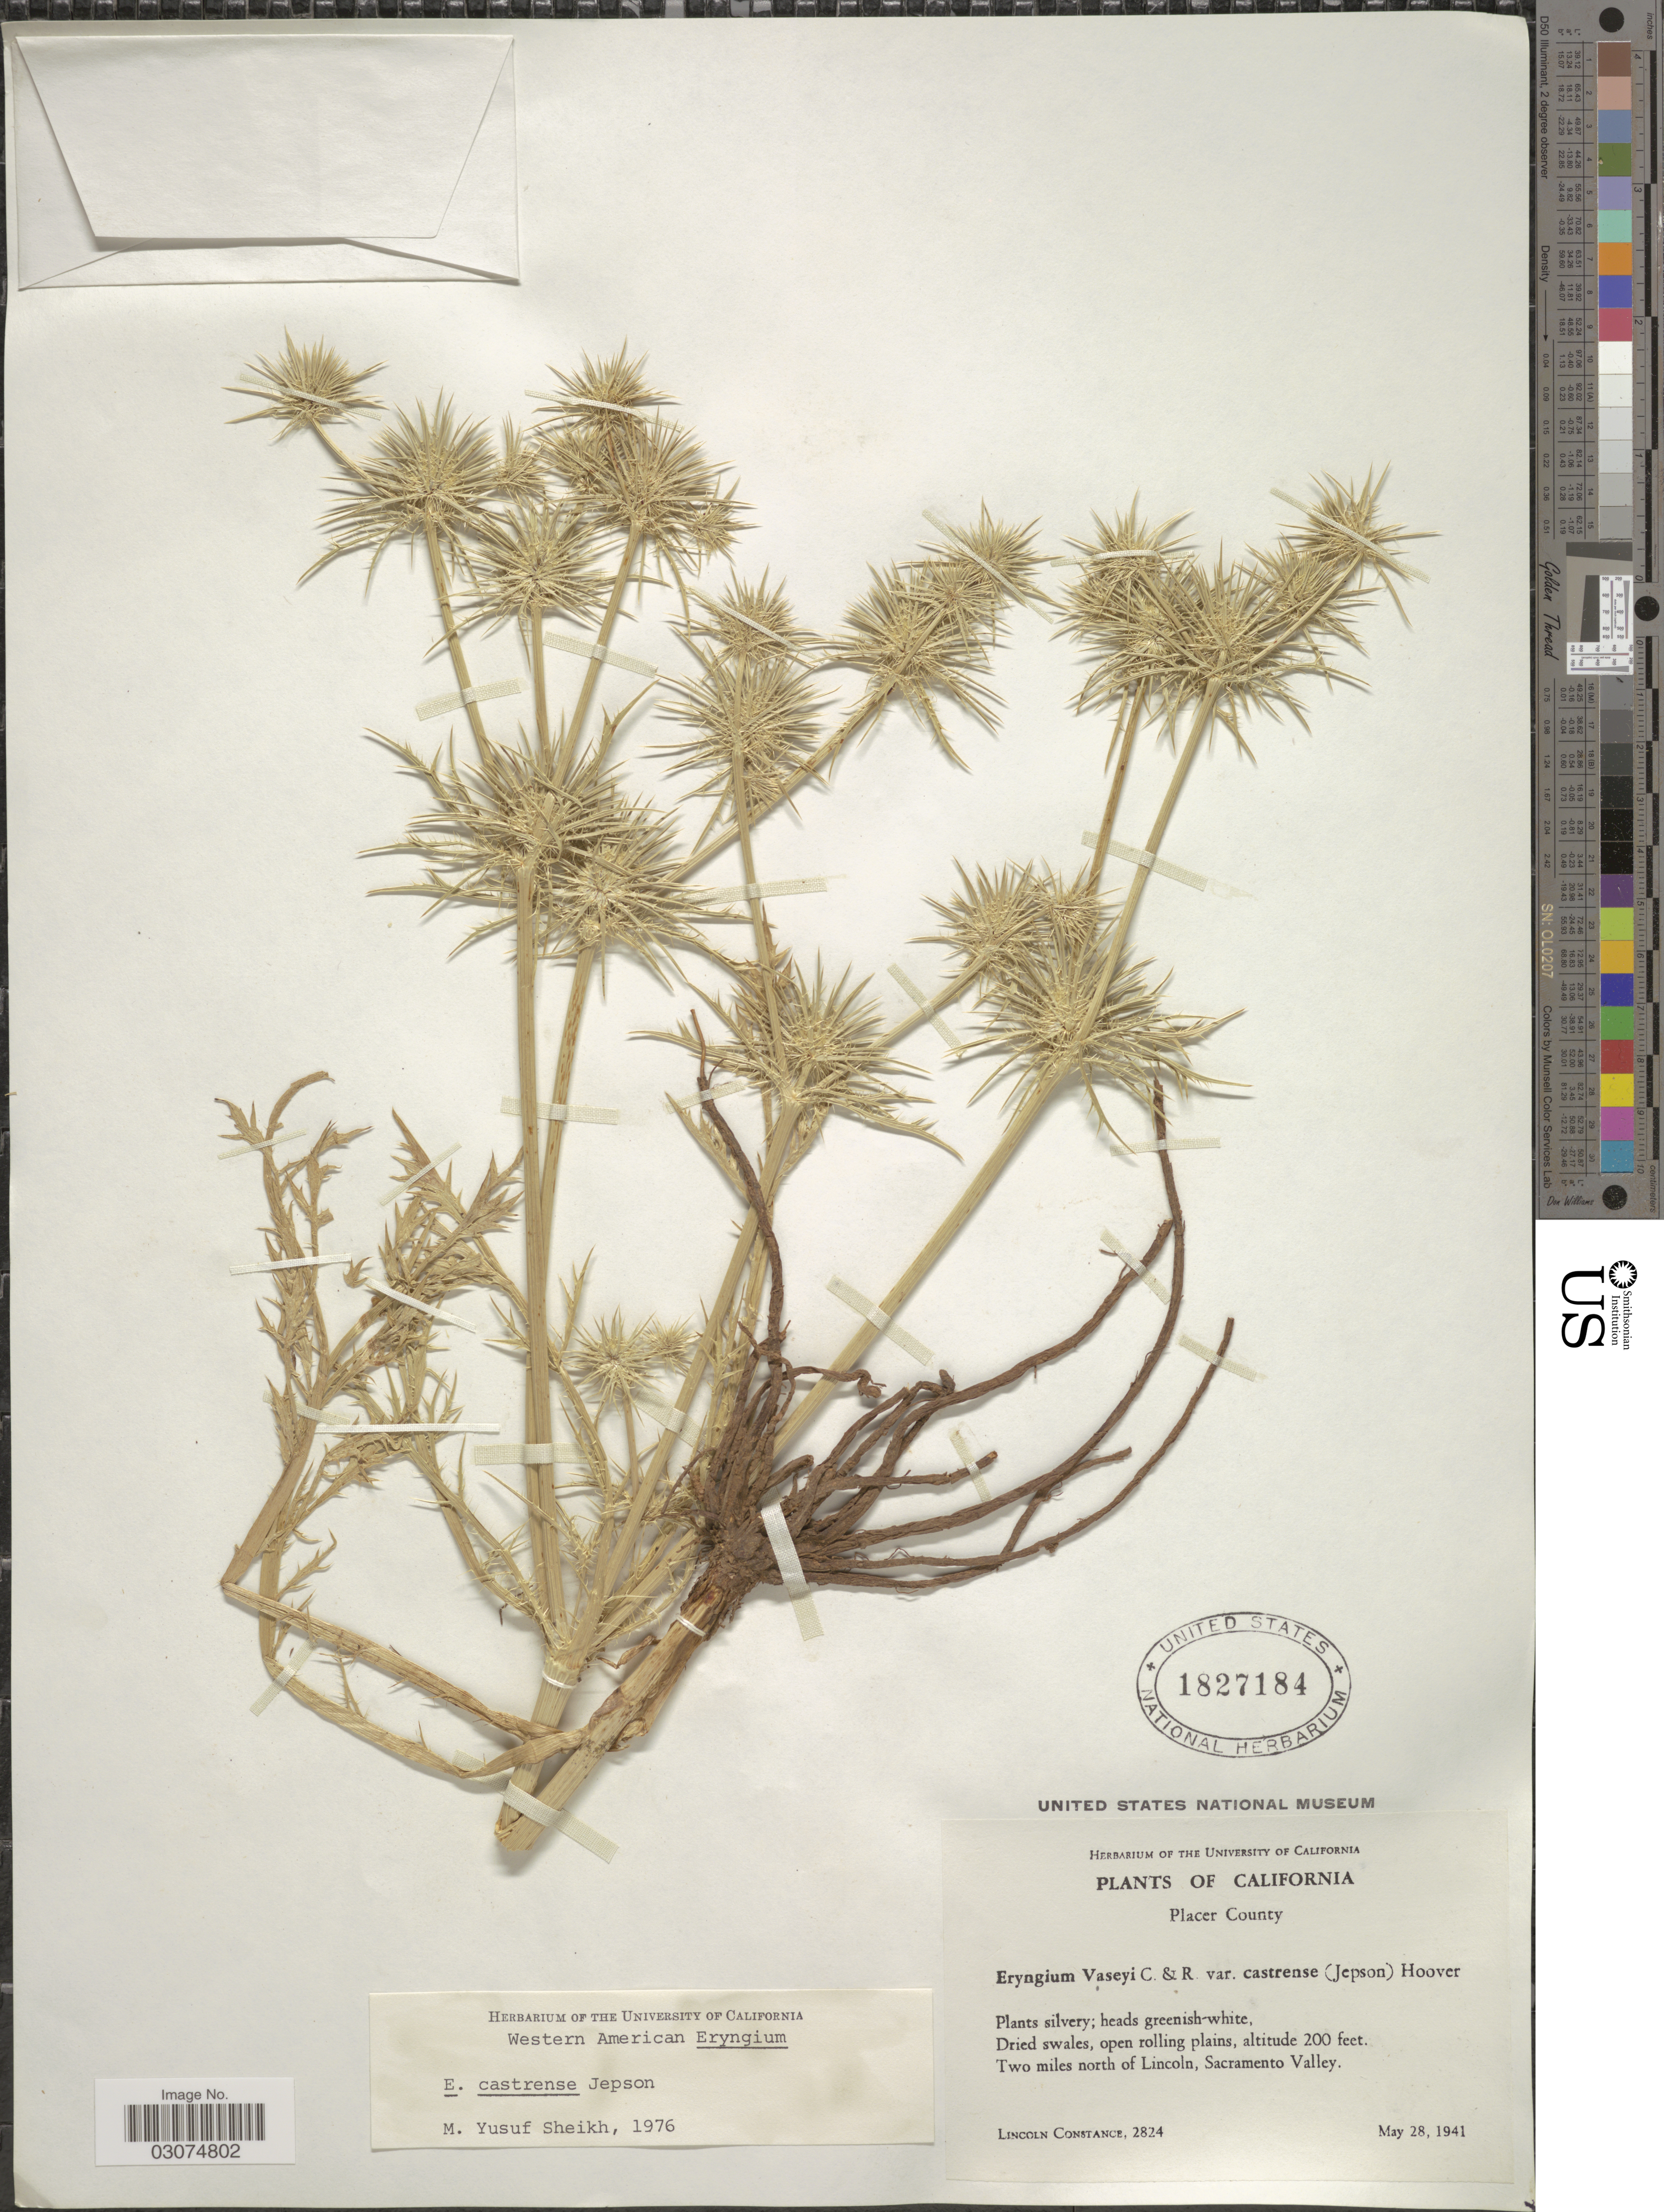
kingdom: Plantae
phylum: Tracheophyta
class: Magnoliopsida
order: Apiales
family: Apiaceae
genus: Eryngium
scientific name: Eryngium castrense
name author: Jeps.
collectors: L. Constance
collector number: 2824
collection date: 1941-05-28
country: United States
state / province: California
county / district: Placer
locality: Placer County. Two miles north of Lincoln, Sacramento Valley.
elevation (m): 61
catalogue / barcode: US 1827184